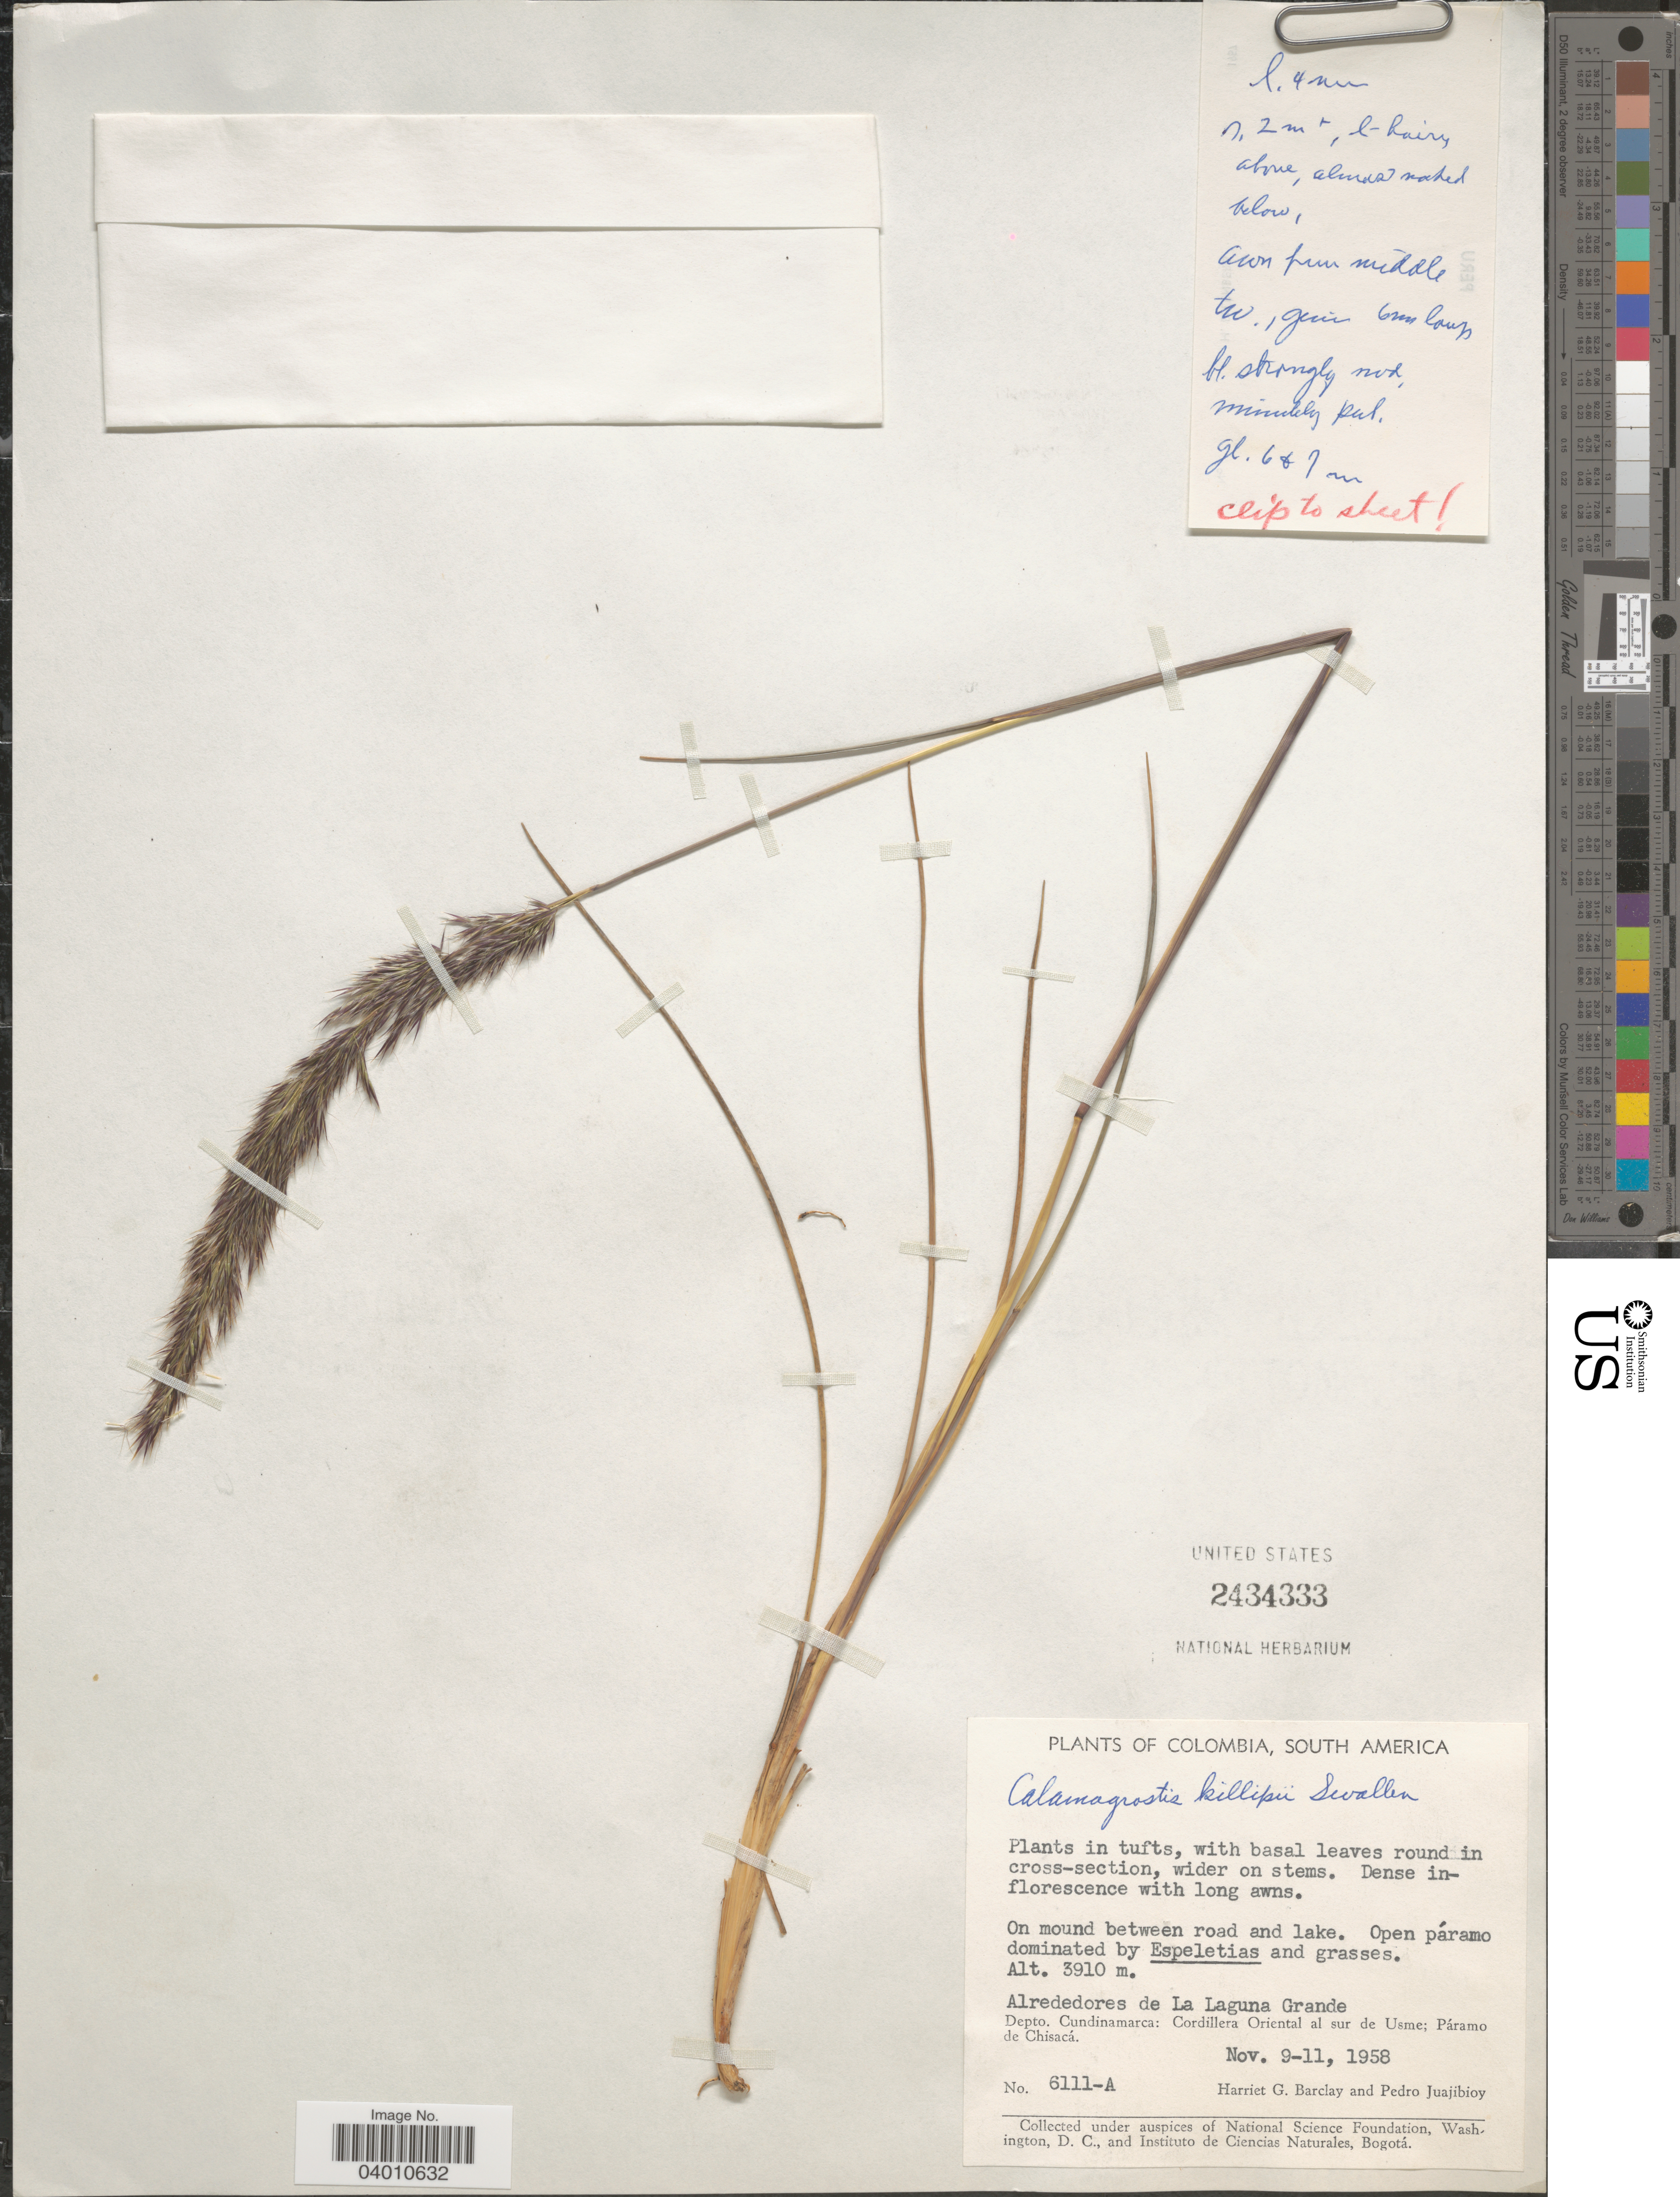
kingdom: Plantae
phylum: Tracheophyta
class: Liliopsida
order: Poales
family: Poaceae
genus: Peyritschia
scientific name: Peyritschia killipii ined.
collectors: H. G. Barclay & P. Juajibioy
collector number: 6111-A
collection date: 1958-11-09/1958-11-11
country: Colombia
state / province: Cundinamarca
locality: Alrededores de La Laguna Grande. Depto. Cundinamarca: Cordillera Oriental al sur de Usme; Páramo de Chisacá.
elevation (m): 3910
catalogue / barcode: US 2434333